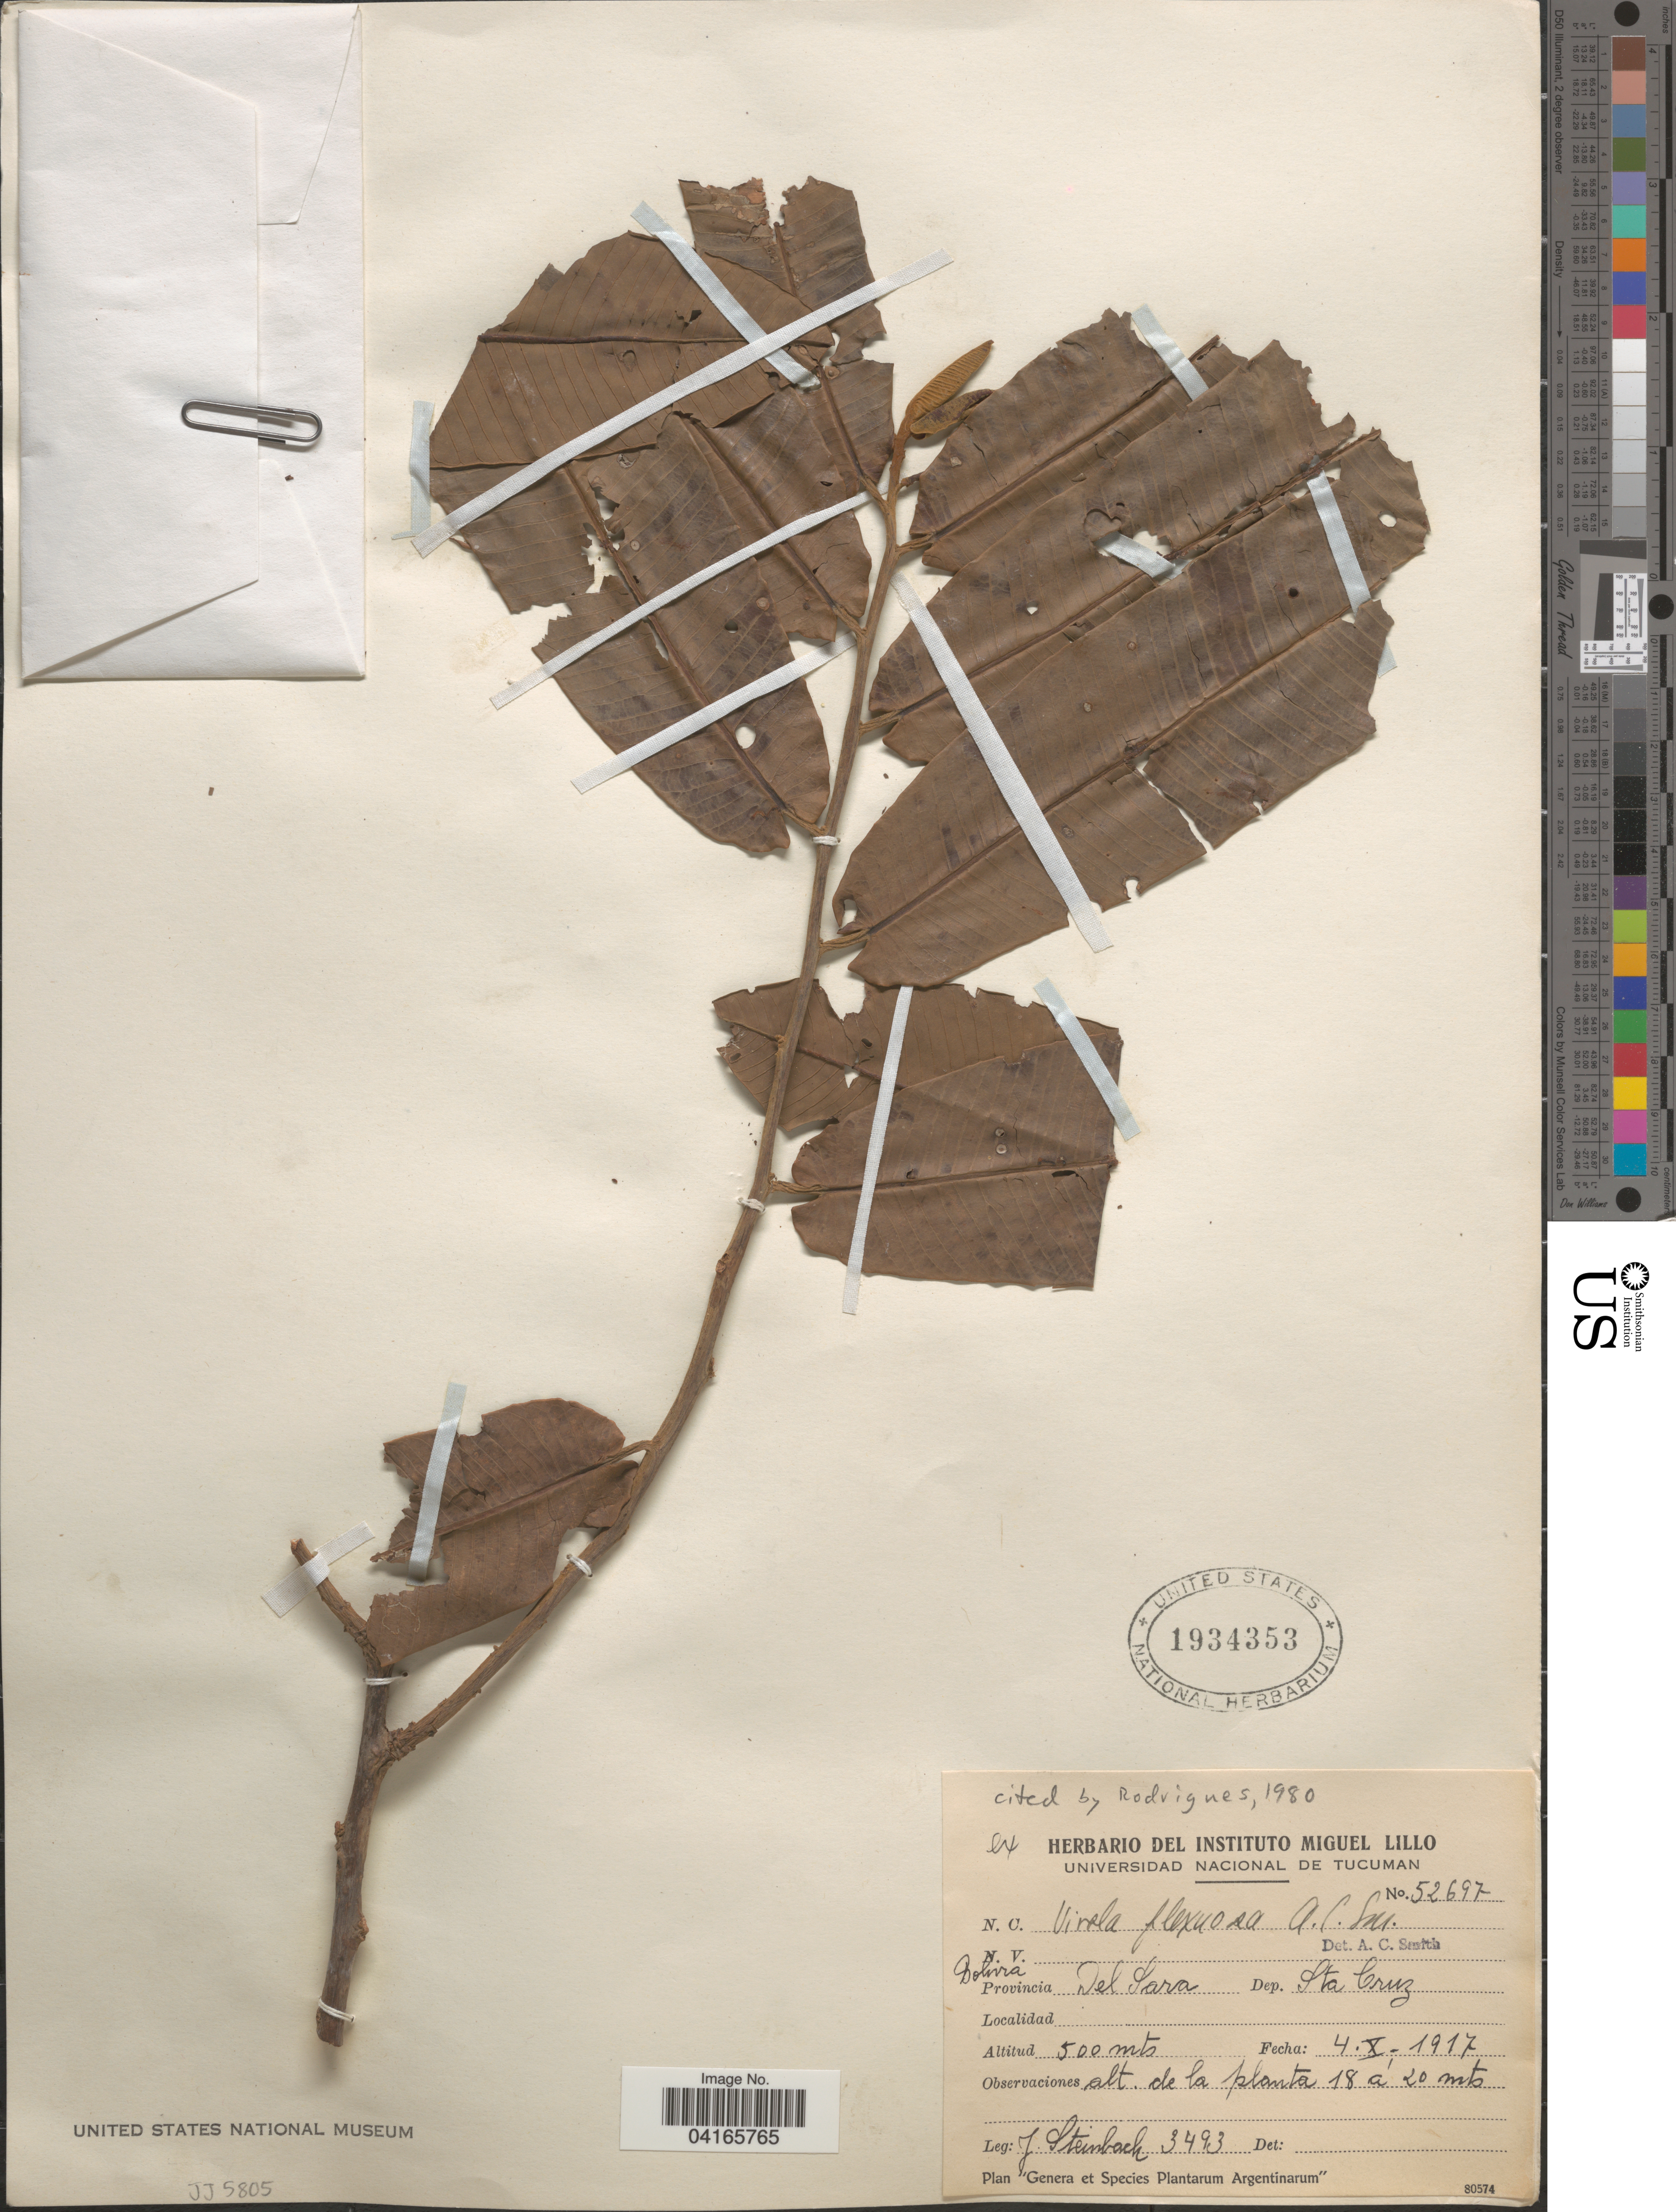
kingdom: Plantae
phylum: Tracheophyta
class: Magnoliopsida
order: Magnoliales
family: Myristicaceae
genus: Virola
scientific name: Virola flexuosa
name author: A.C. Sm.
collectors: J. Steinbach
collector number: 3493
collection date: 1917-10-04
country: Bolivia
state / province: Santa Cruz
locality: Provincia Del Sara. Dep. Sta. Cruz.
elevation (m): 500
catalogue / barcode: US 1934353